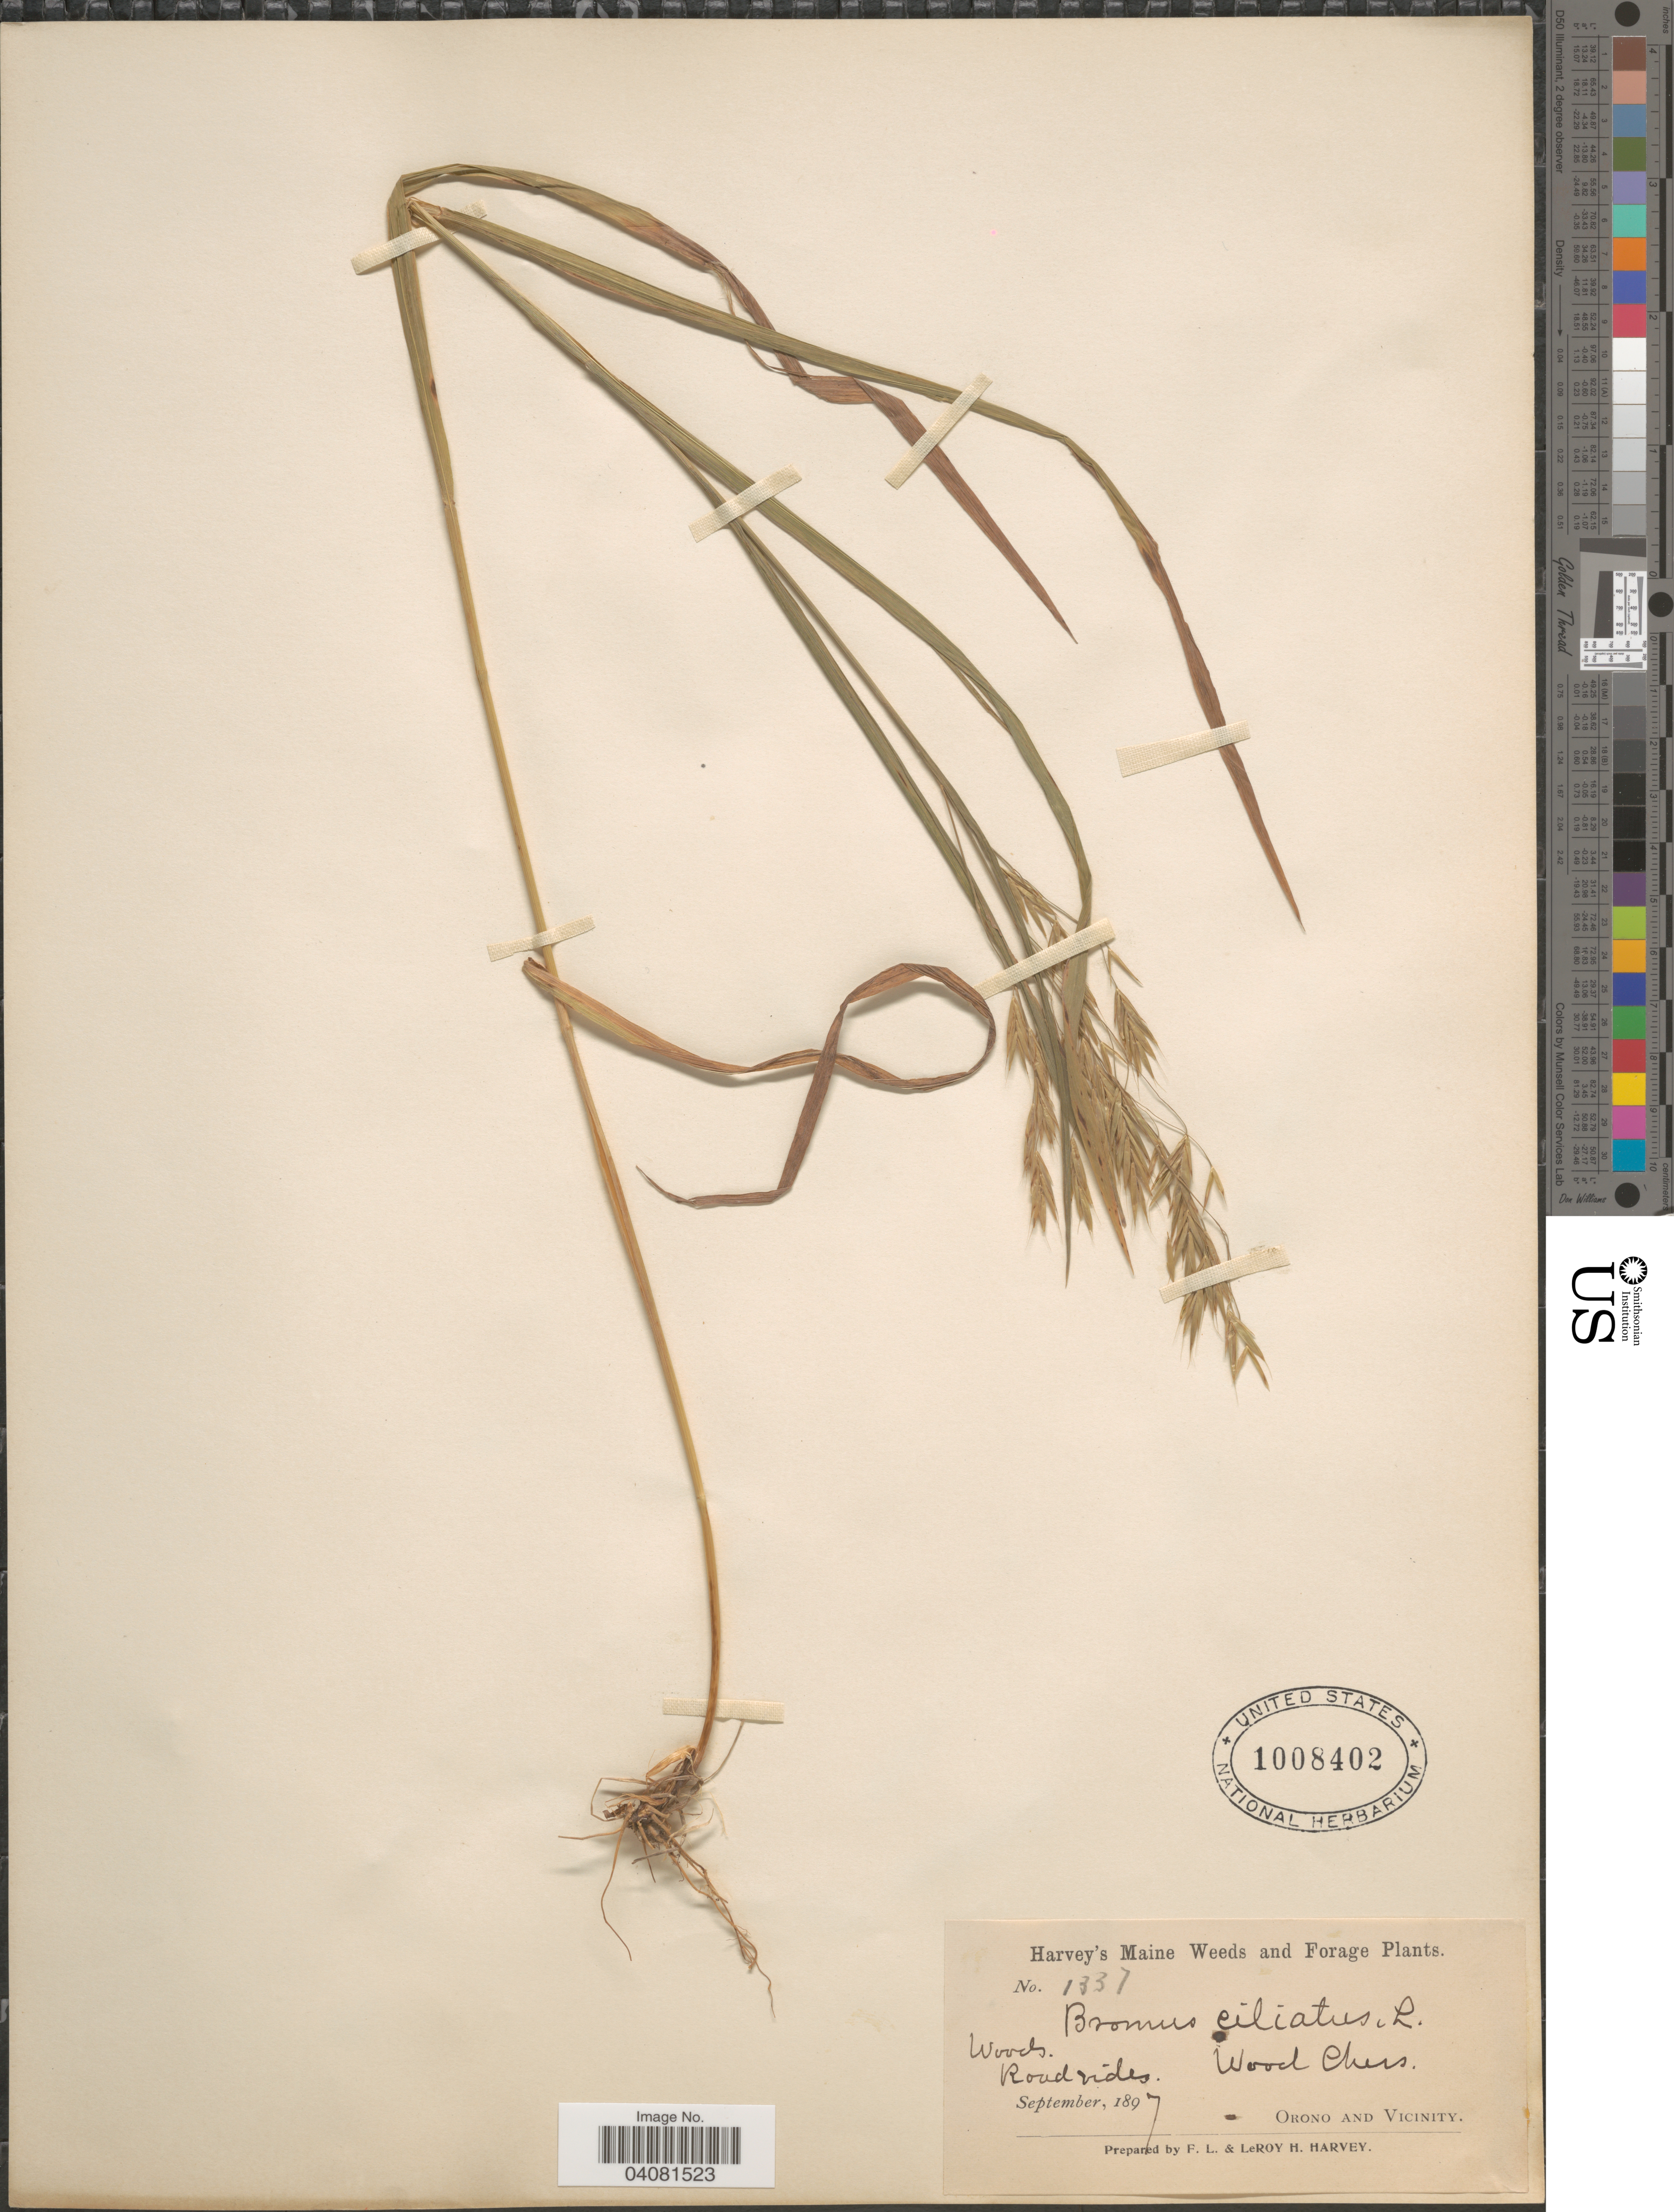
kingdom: Plantae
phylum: Tracheophyta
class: Liliopsida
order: Poales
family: Poaceae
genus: Bromus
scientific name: Bromus ciliatus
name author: L.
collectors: F. L. Harvey & L. H. Harvey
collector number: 1337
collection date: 1897-09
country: United States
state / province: Maine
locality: Woods. Roadsides. Wood Chers. Orono and Vicinity.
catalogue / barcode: US 1008402